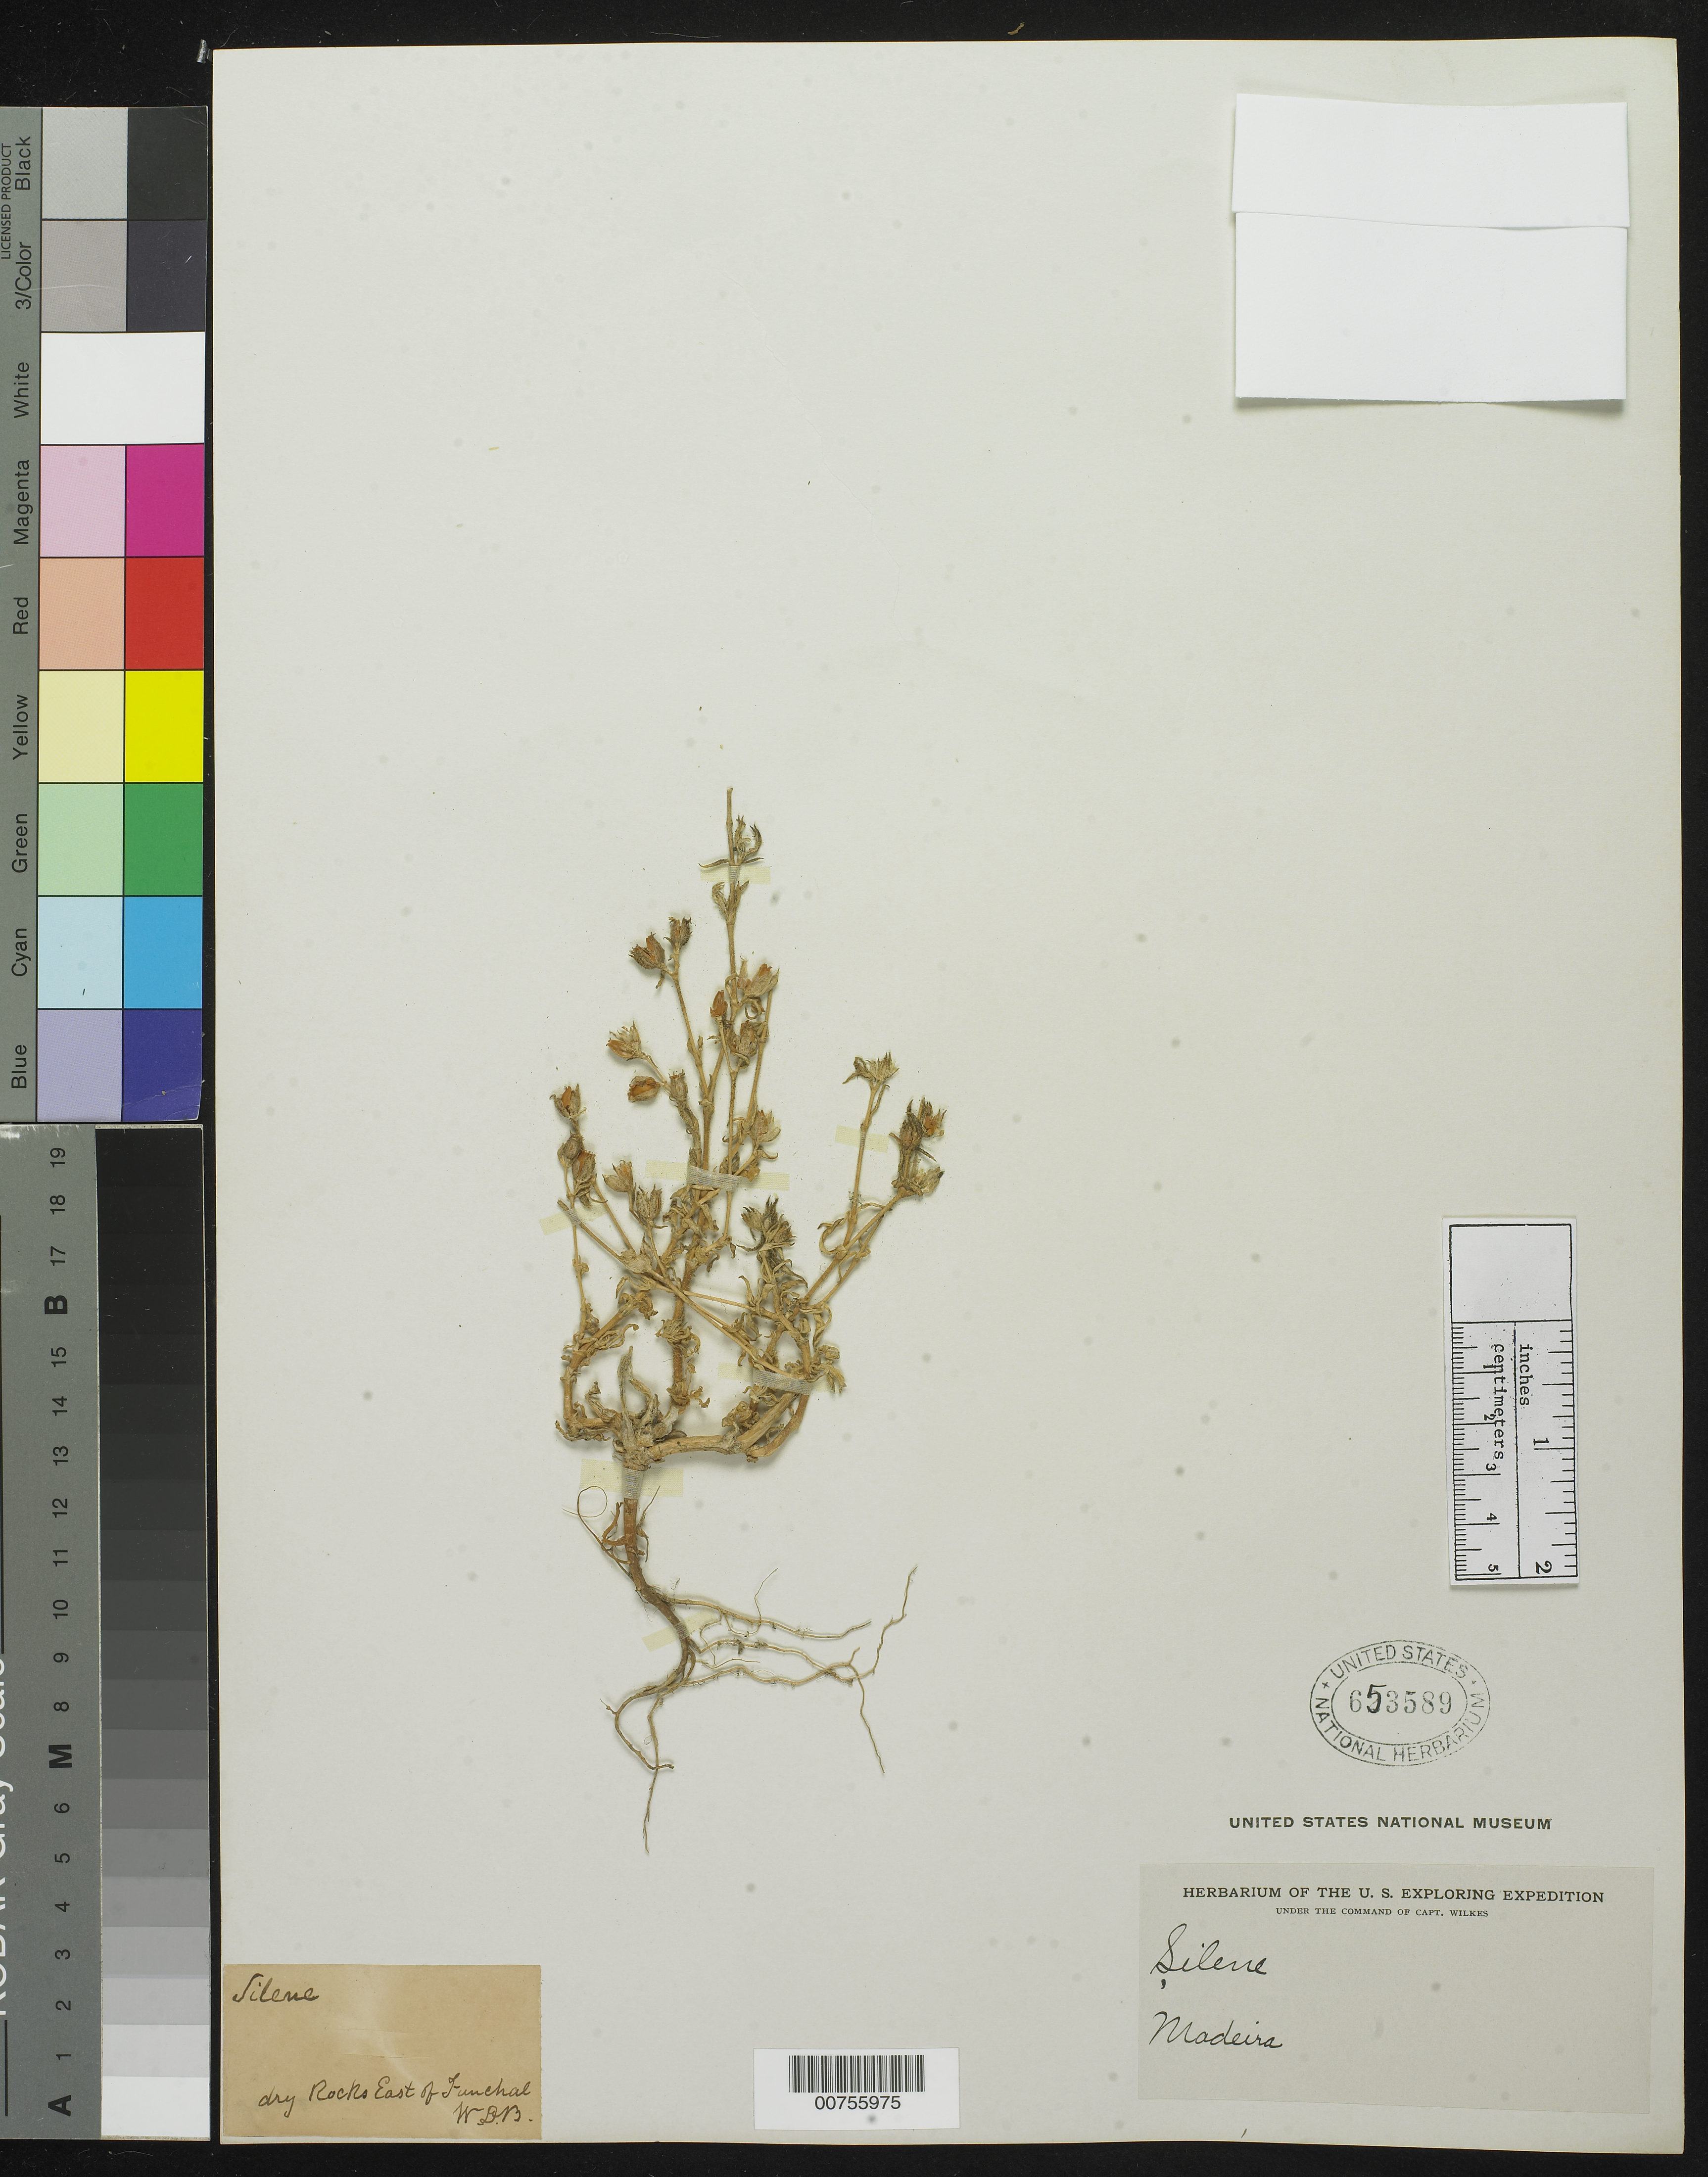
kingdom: Plantae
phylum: Tracheophyta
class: Magnoliopsida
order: Caryophyllales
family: Caryophyllaceae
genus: Silene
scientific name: Silene sp.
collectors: Wilkes Explor. Exped.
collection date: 1838/1842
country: Portugal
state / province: Porto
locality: Dry rocks east of Funchal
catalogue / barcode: US 653589